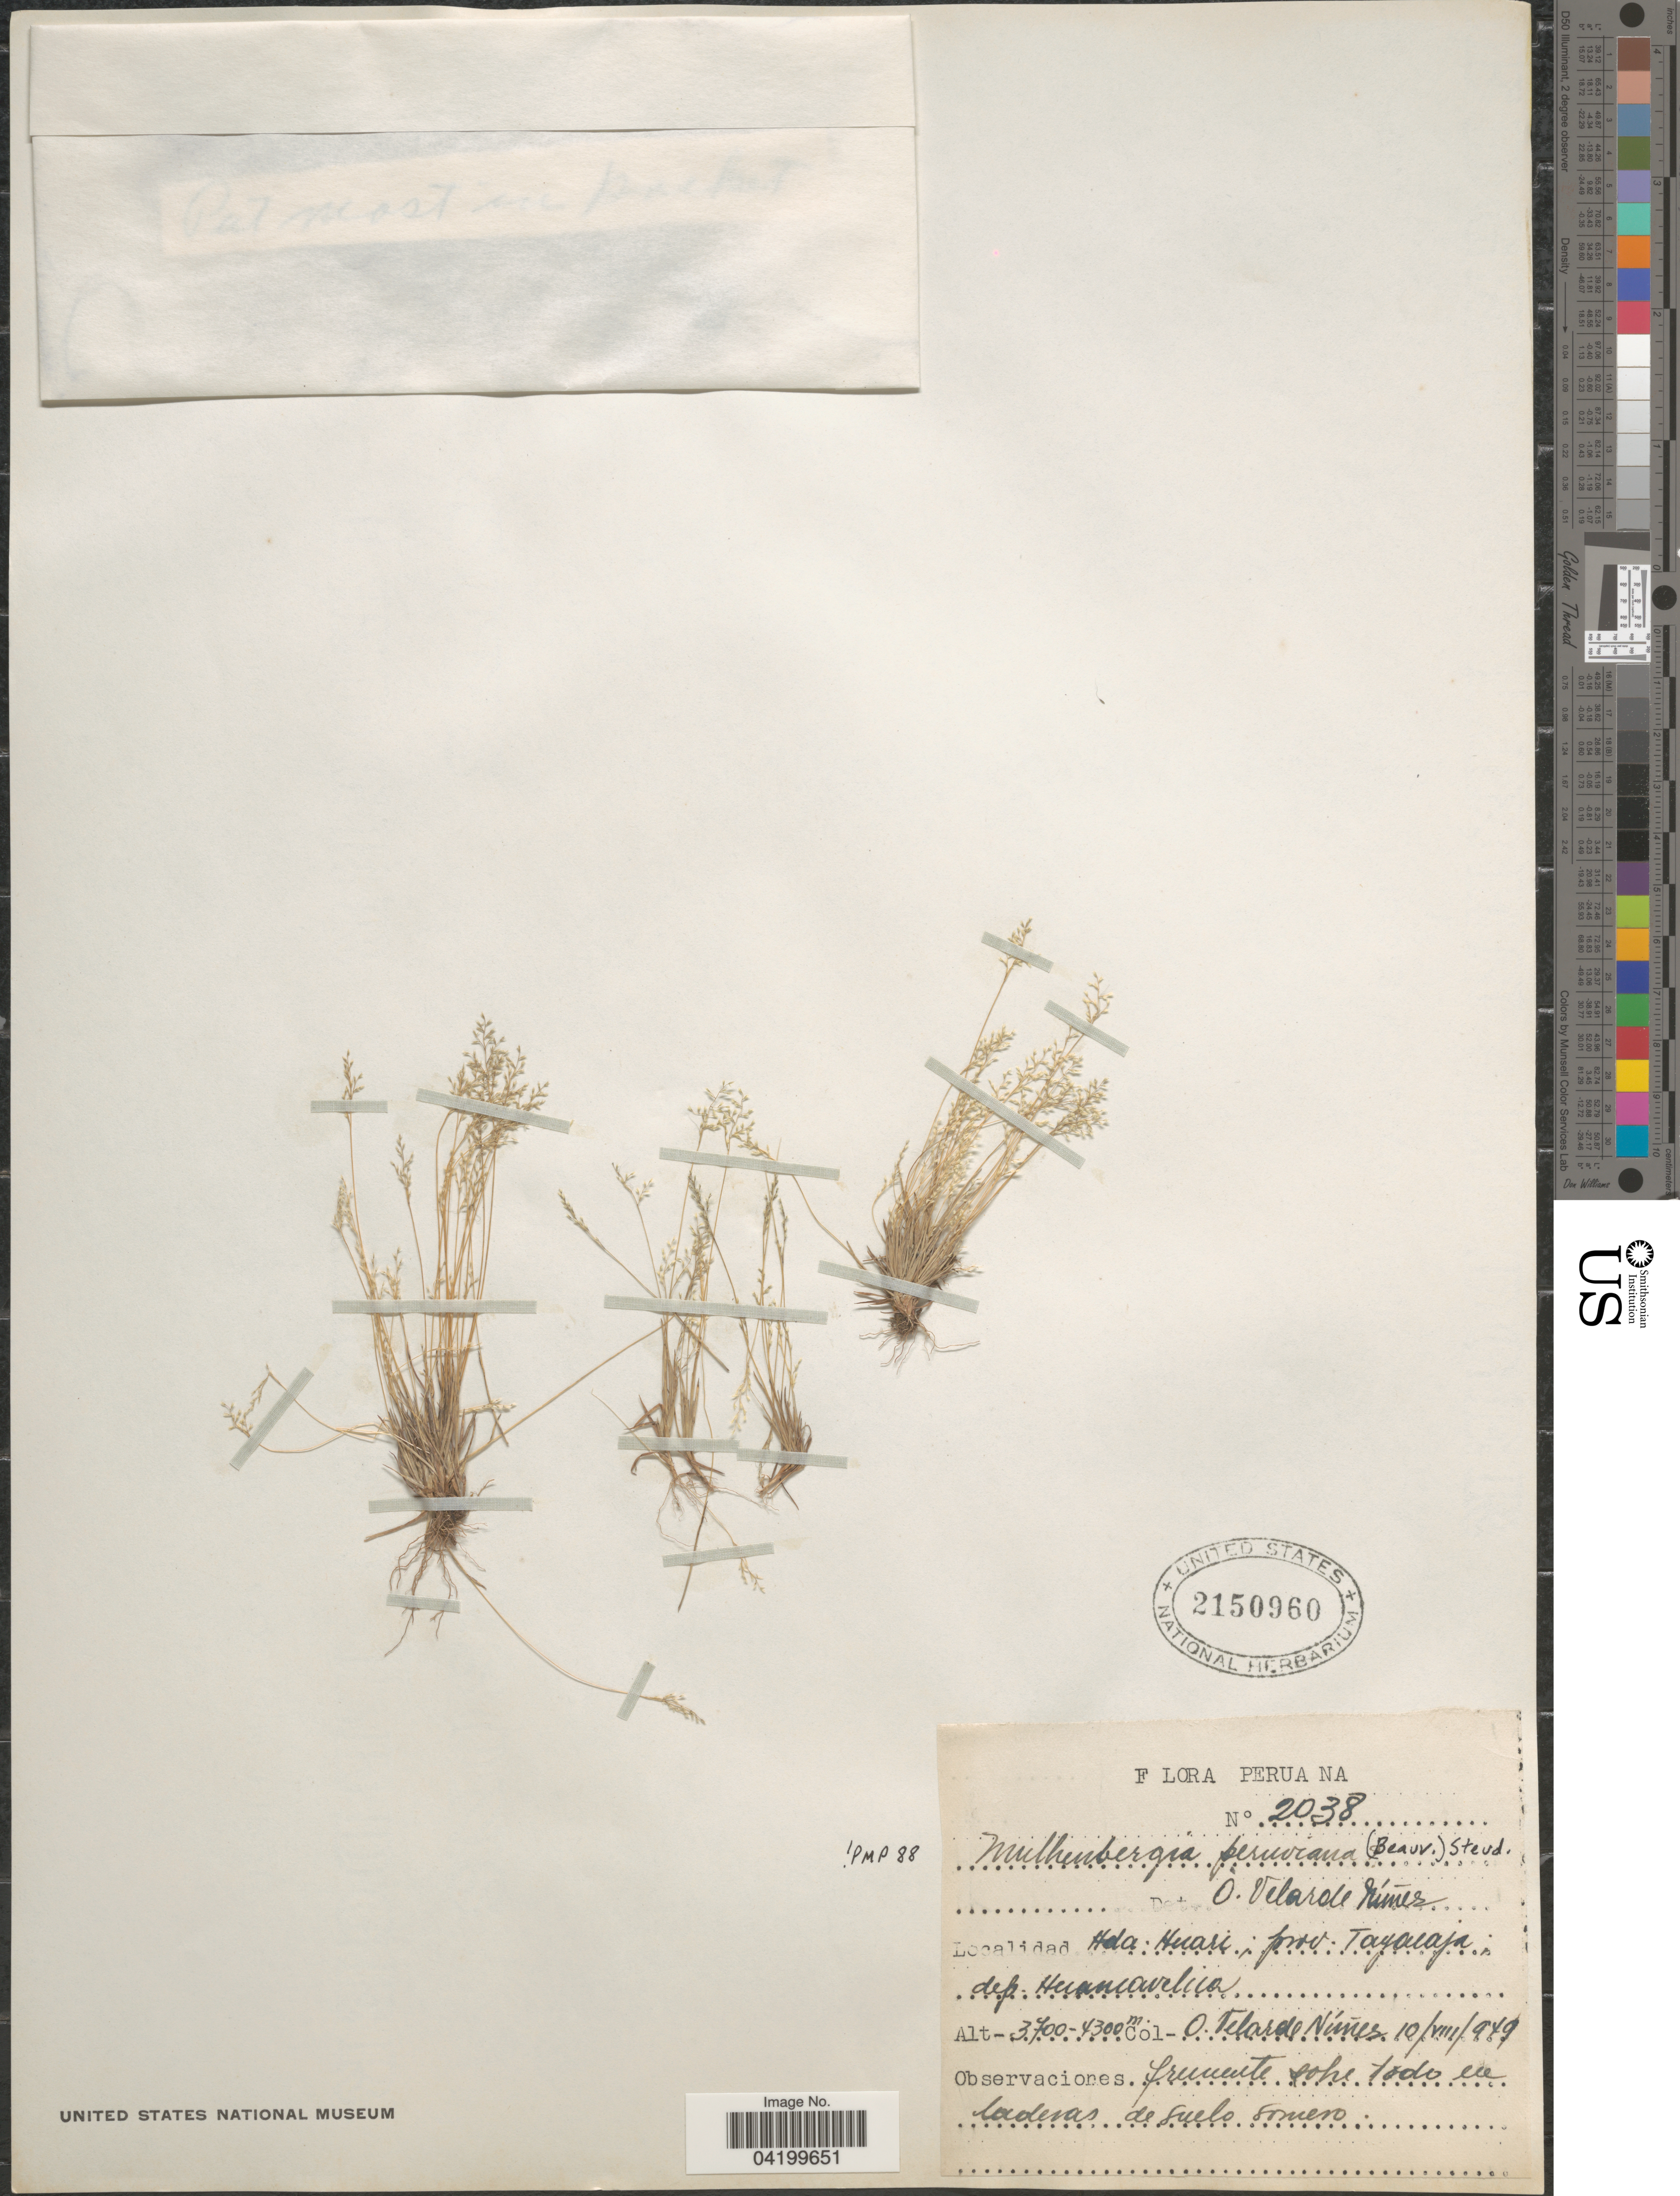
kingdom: Plantae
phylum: Tracheophyta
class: Liliopsida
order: Poales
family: Poaceae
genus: Muhlenbergia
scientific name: Muhlenbergia peruviana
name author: (P. Beauv.) Steud.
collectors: O. Velarde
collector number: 2038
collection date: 1949-08-10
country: Peru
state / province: Huancavelica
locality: Hda. Huari, prov. Tayacaja, dep. Huancavelica.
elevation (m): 3700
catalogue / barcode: US 2150960